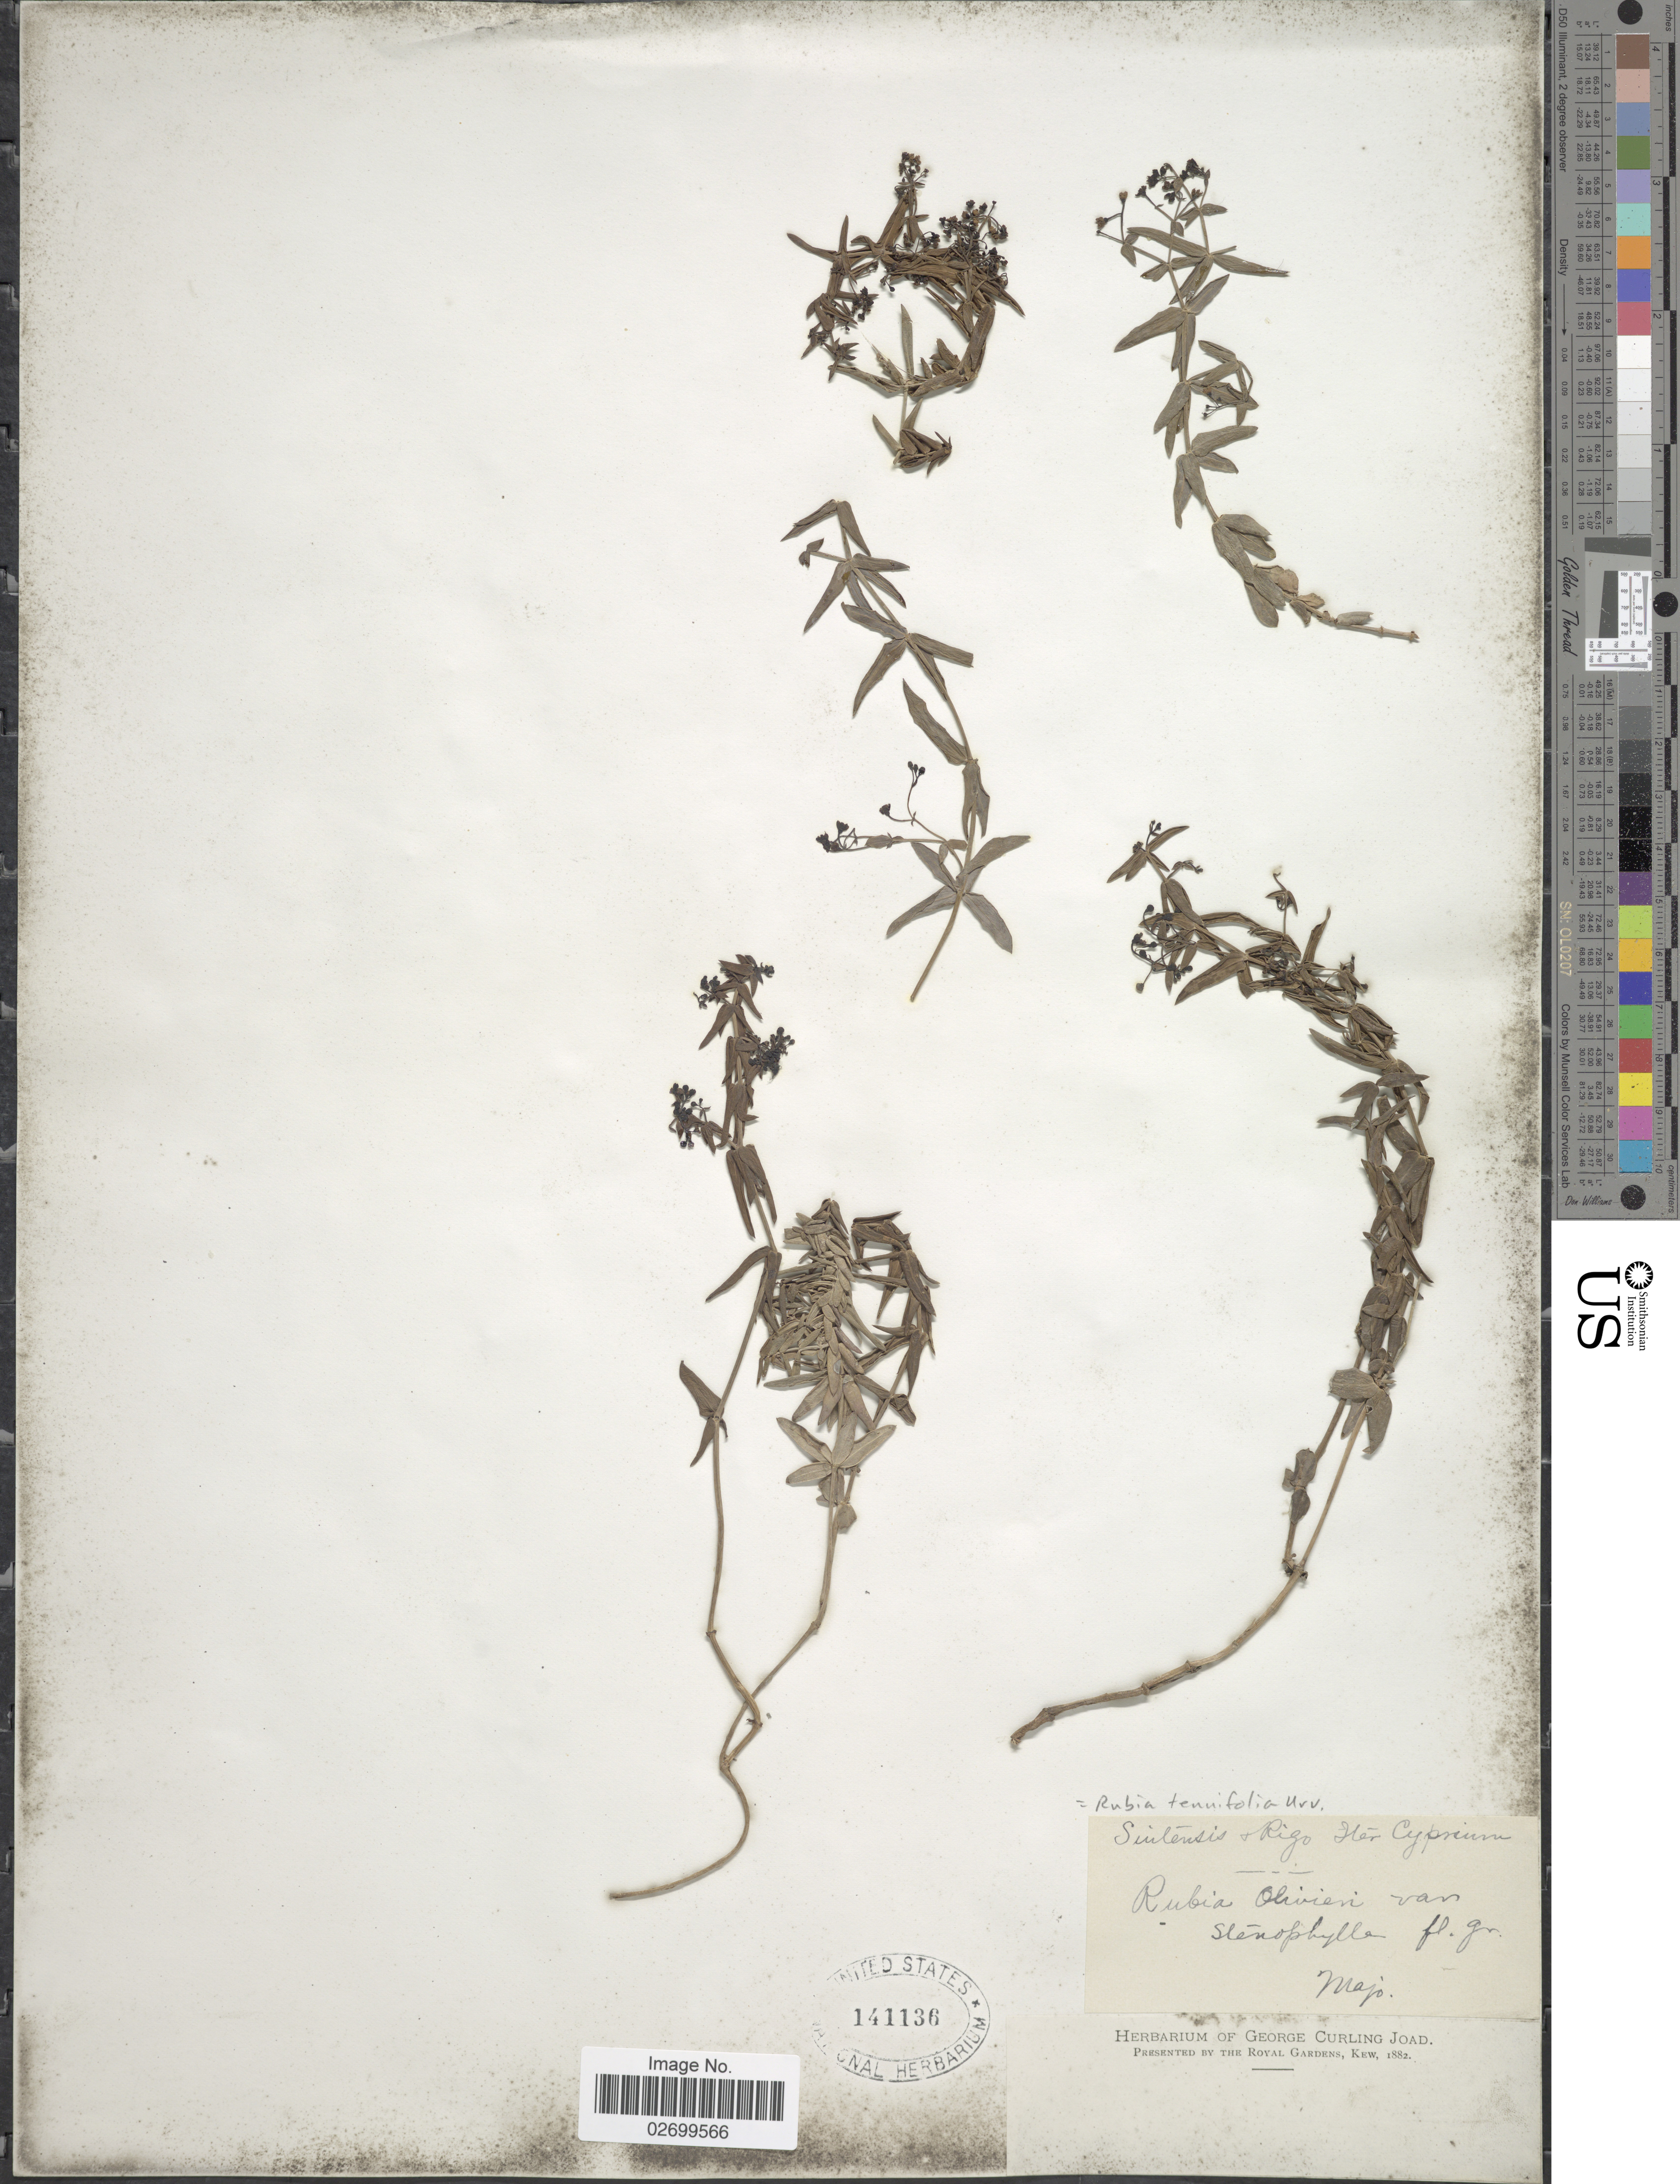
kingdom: Plantae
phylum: Tracheophyta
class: Magnoliopsida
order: Gentianales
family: Rubiaceae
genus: Rubia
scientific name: Rubia tenuifolia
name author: d'Urv.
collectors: -. Sintenis & -- Rigo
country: Cyprus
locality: Iter Cyprium.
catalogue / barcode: US 141136